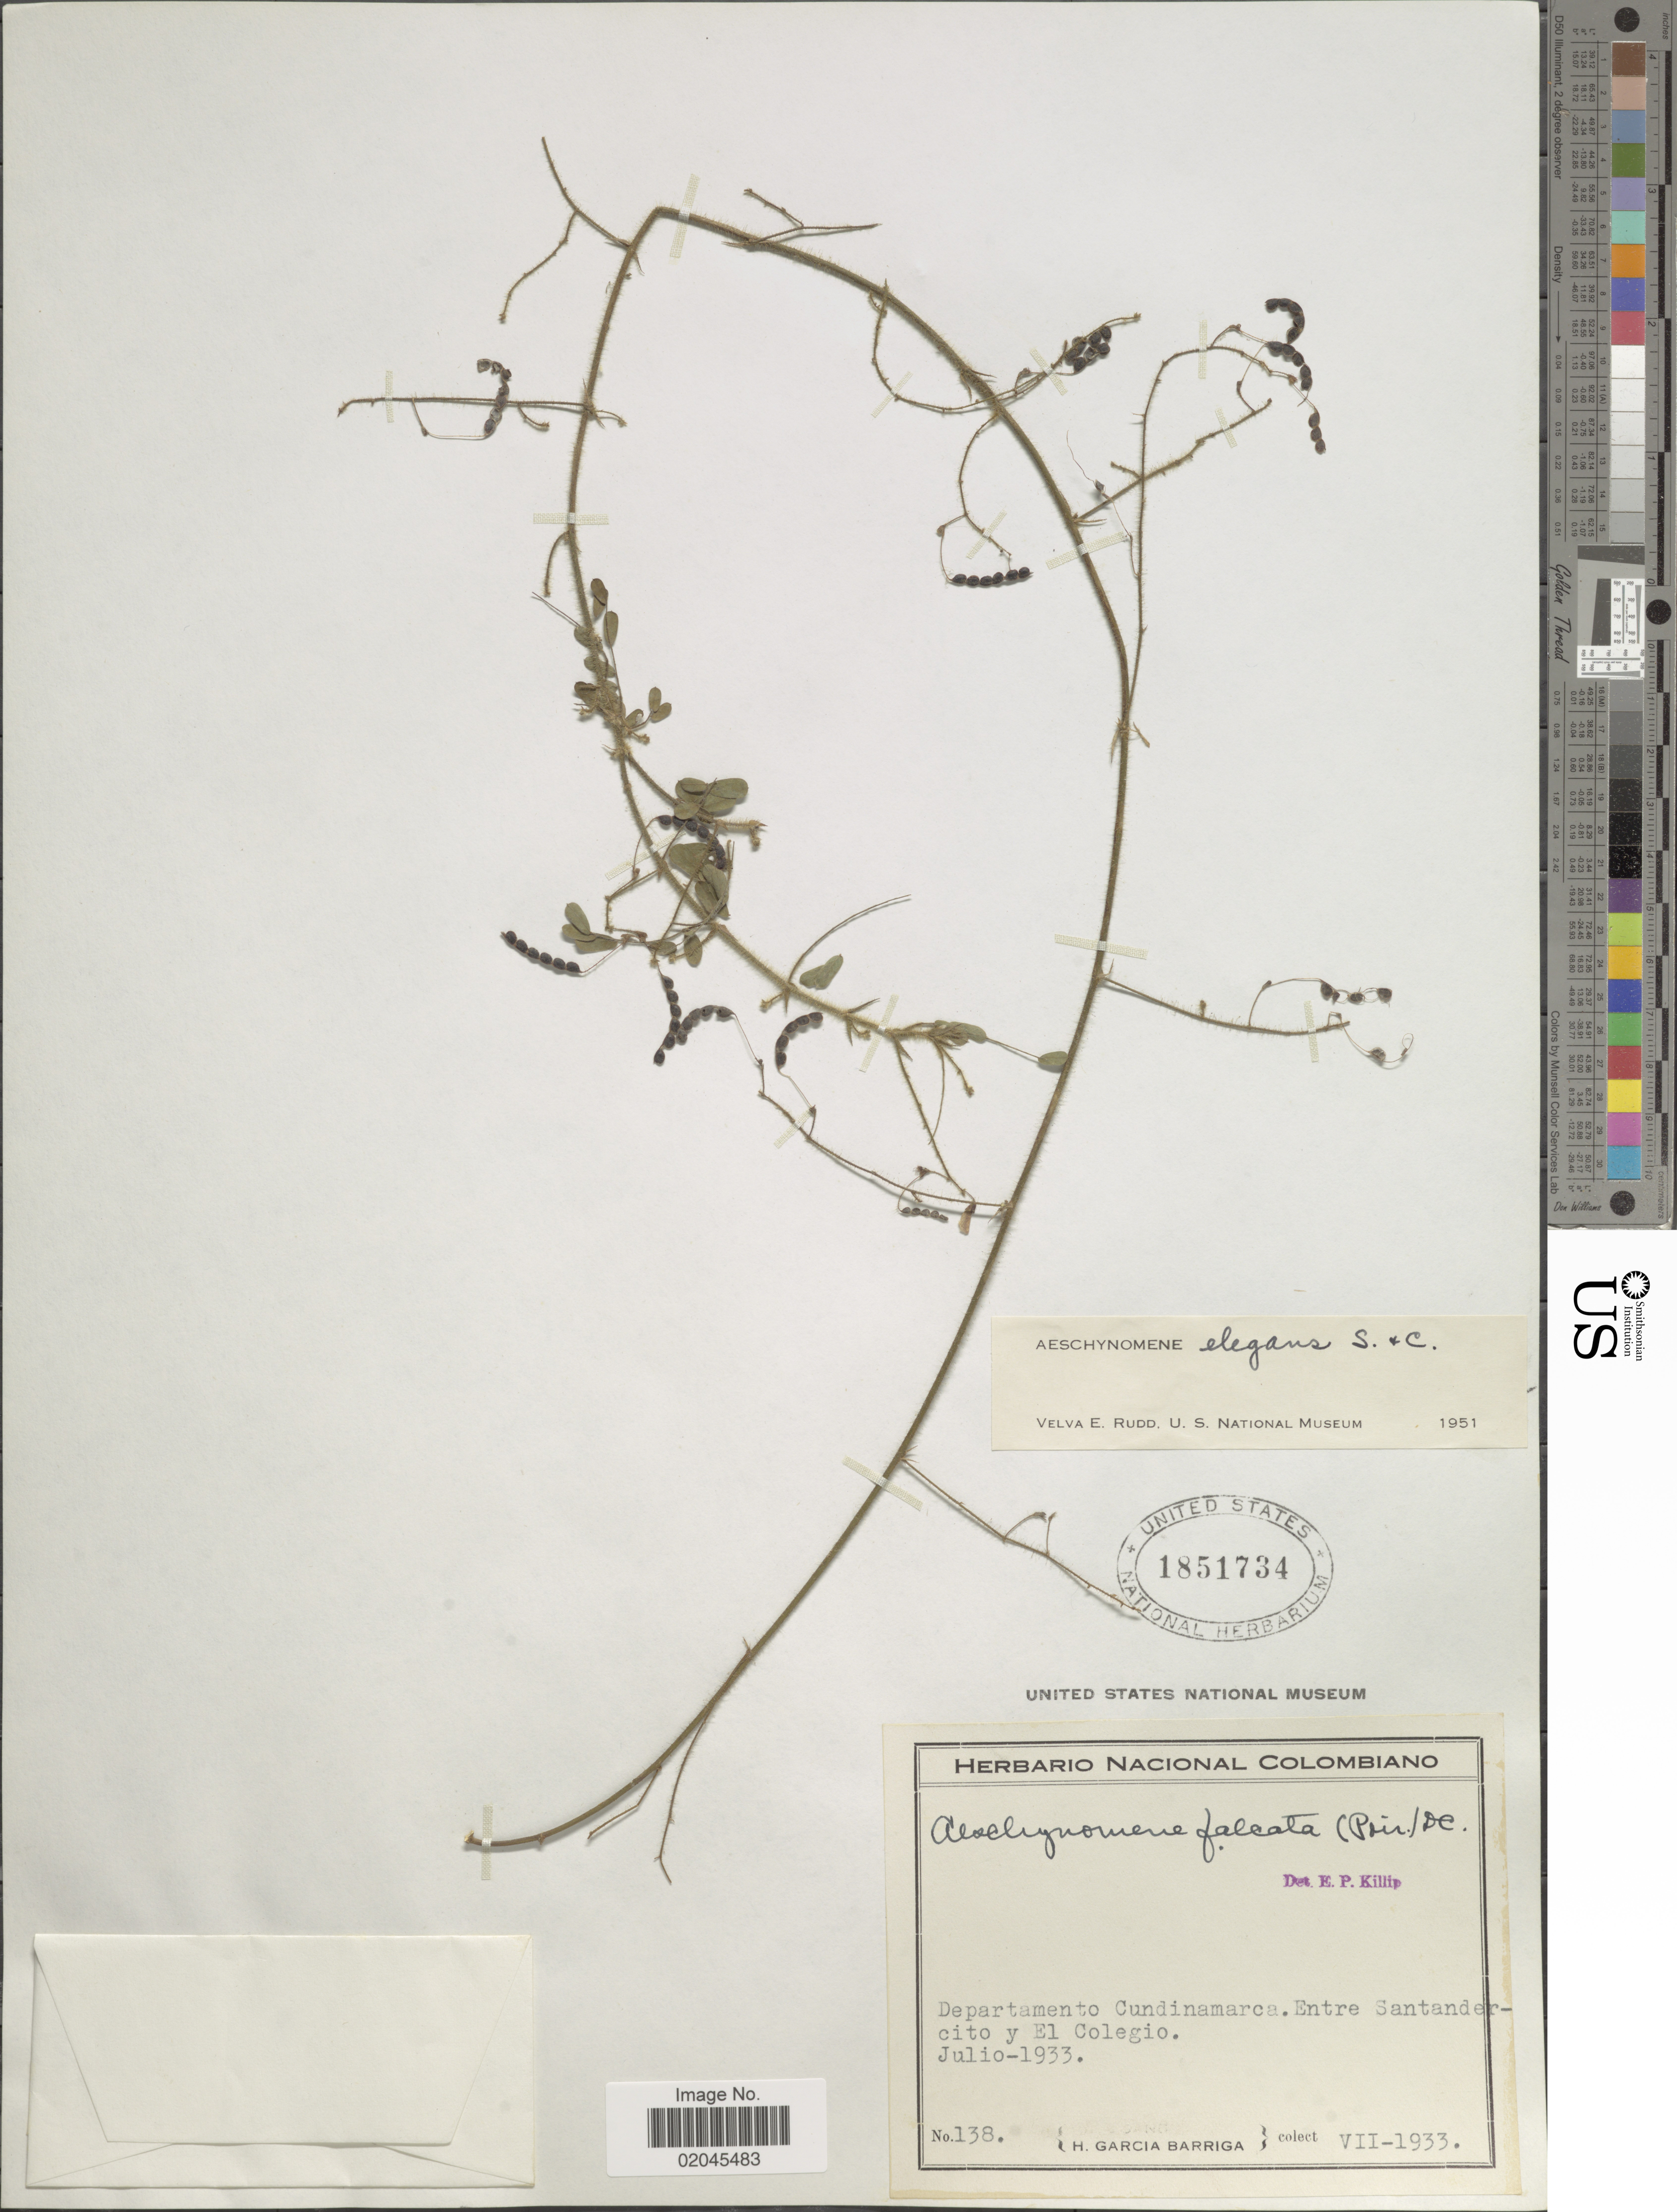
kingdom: Plantae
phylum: Tracheophyta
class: Magnoliopsida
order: Fabales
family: Fabaceae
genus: Aeschynomene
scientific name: Aeschynomene elegans var. elegans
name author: Cham. ex Schltdl.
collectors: H. García Barriga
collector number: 138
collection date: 1933-07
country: Colombia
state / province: Cundinamarca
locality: Departamento Cundinamarca: Entre Santander-cito y El Colegio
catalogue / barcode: US 1851734